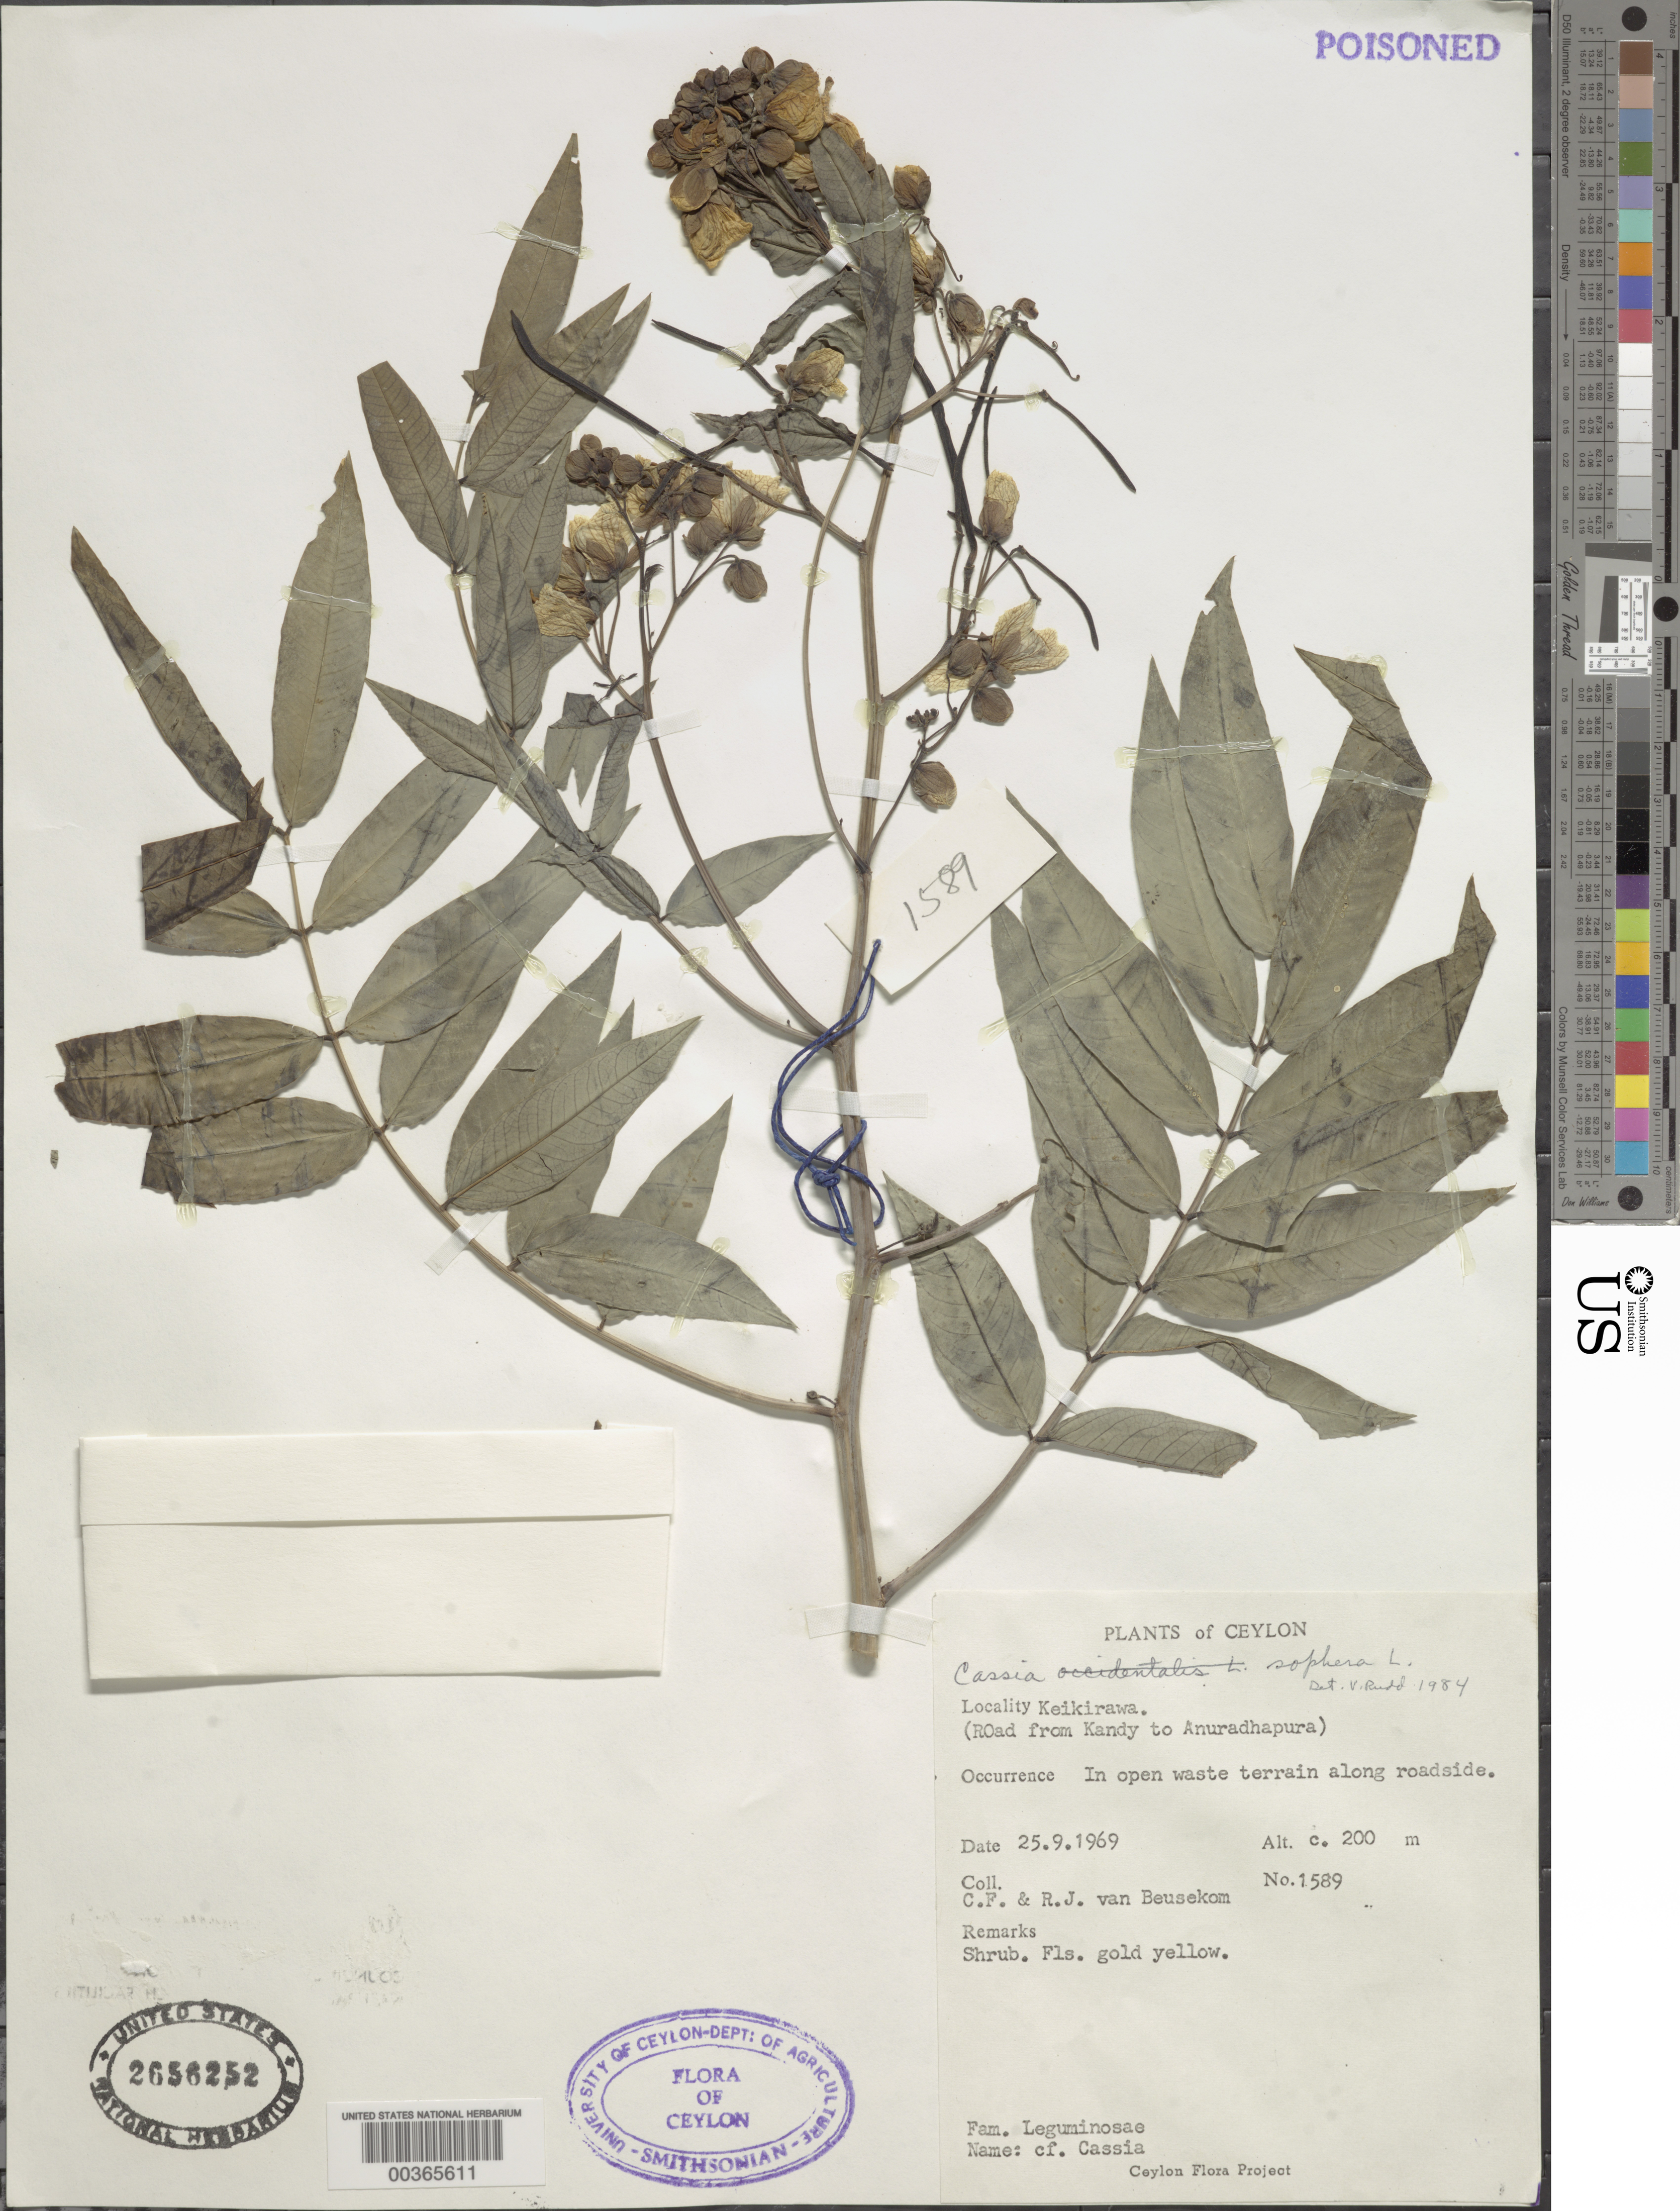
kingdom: Plantae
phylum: Tracheophyta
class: Magnoliopsida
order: Fabales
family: Fabaceae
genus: Senna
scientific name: Senna sophera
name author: (L.) Roxb.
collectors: C. F. Beusekom & R. Beusekom-Osinga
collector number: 1589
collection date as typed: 25 Sep 1969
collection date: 1969-09-25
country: Sri Lanka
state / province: Central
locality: Keikirawa, road from kandy to anuradhapura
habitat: In open waste terrain along roadside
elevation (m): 200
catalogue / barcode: US 2656252